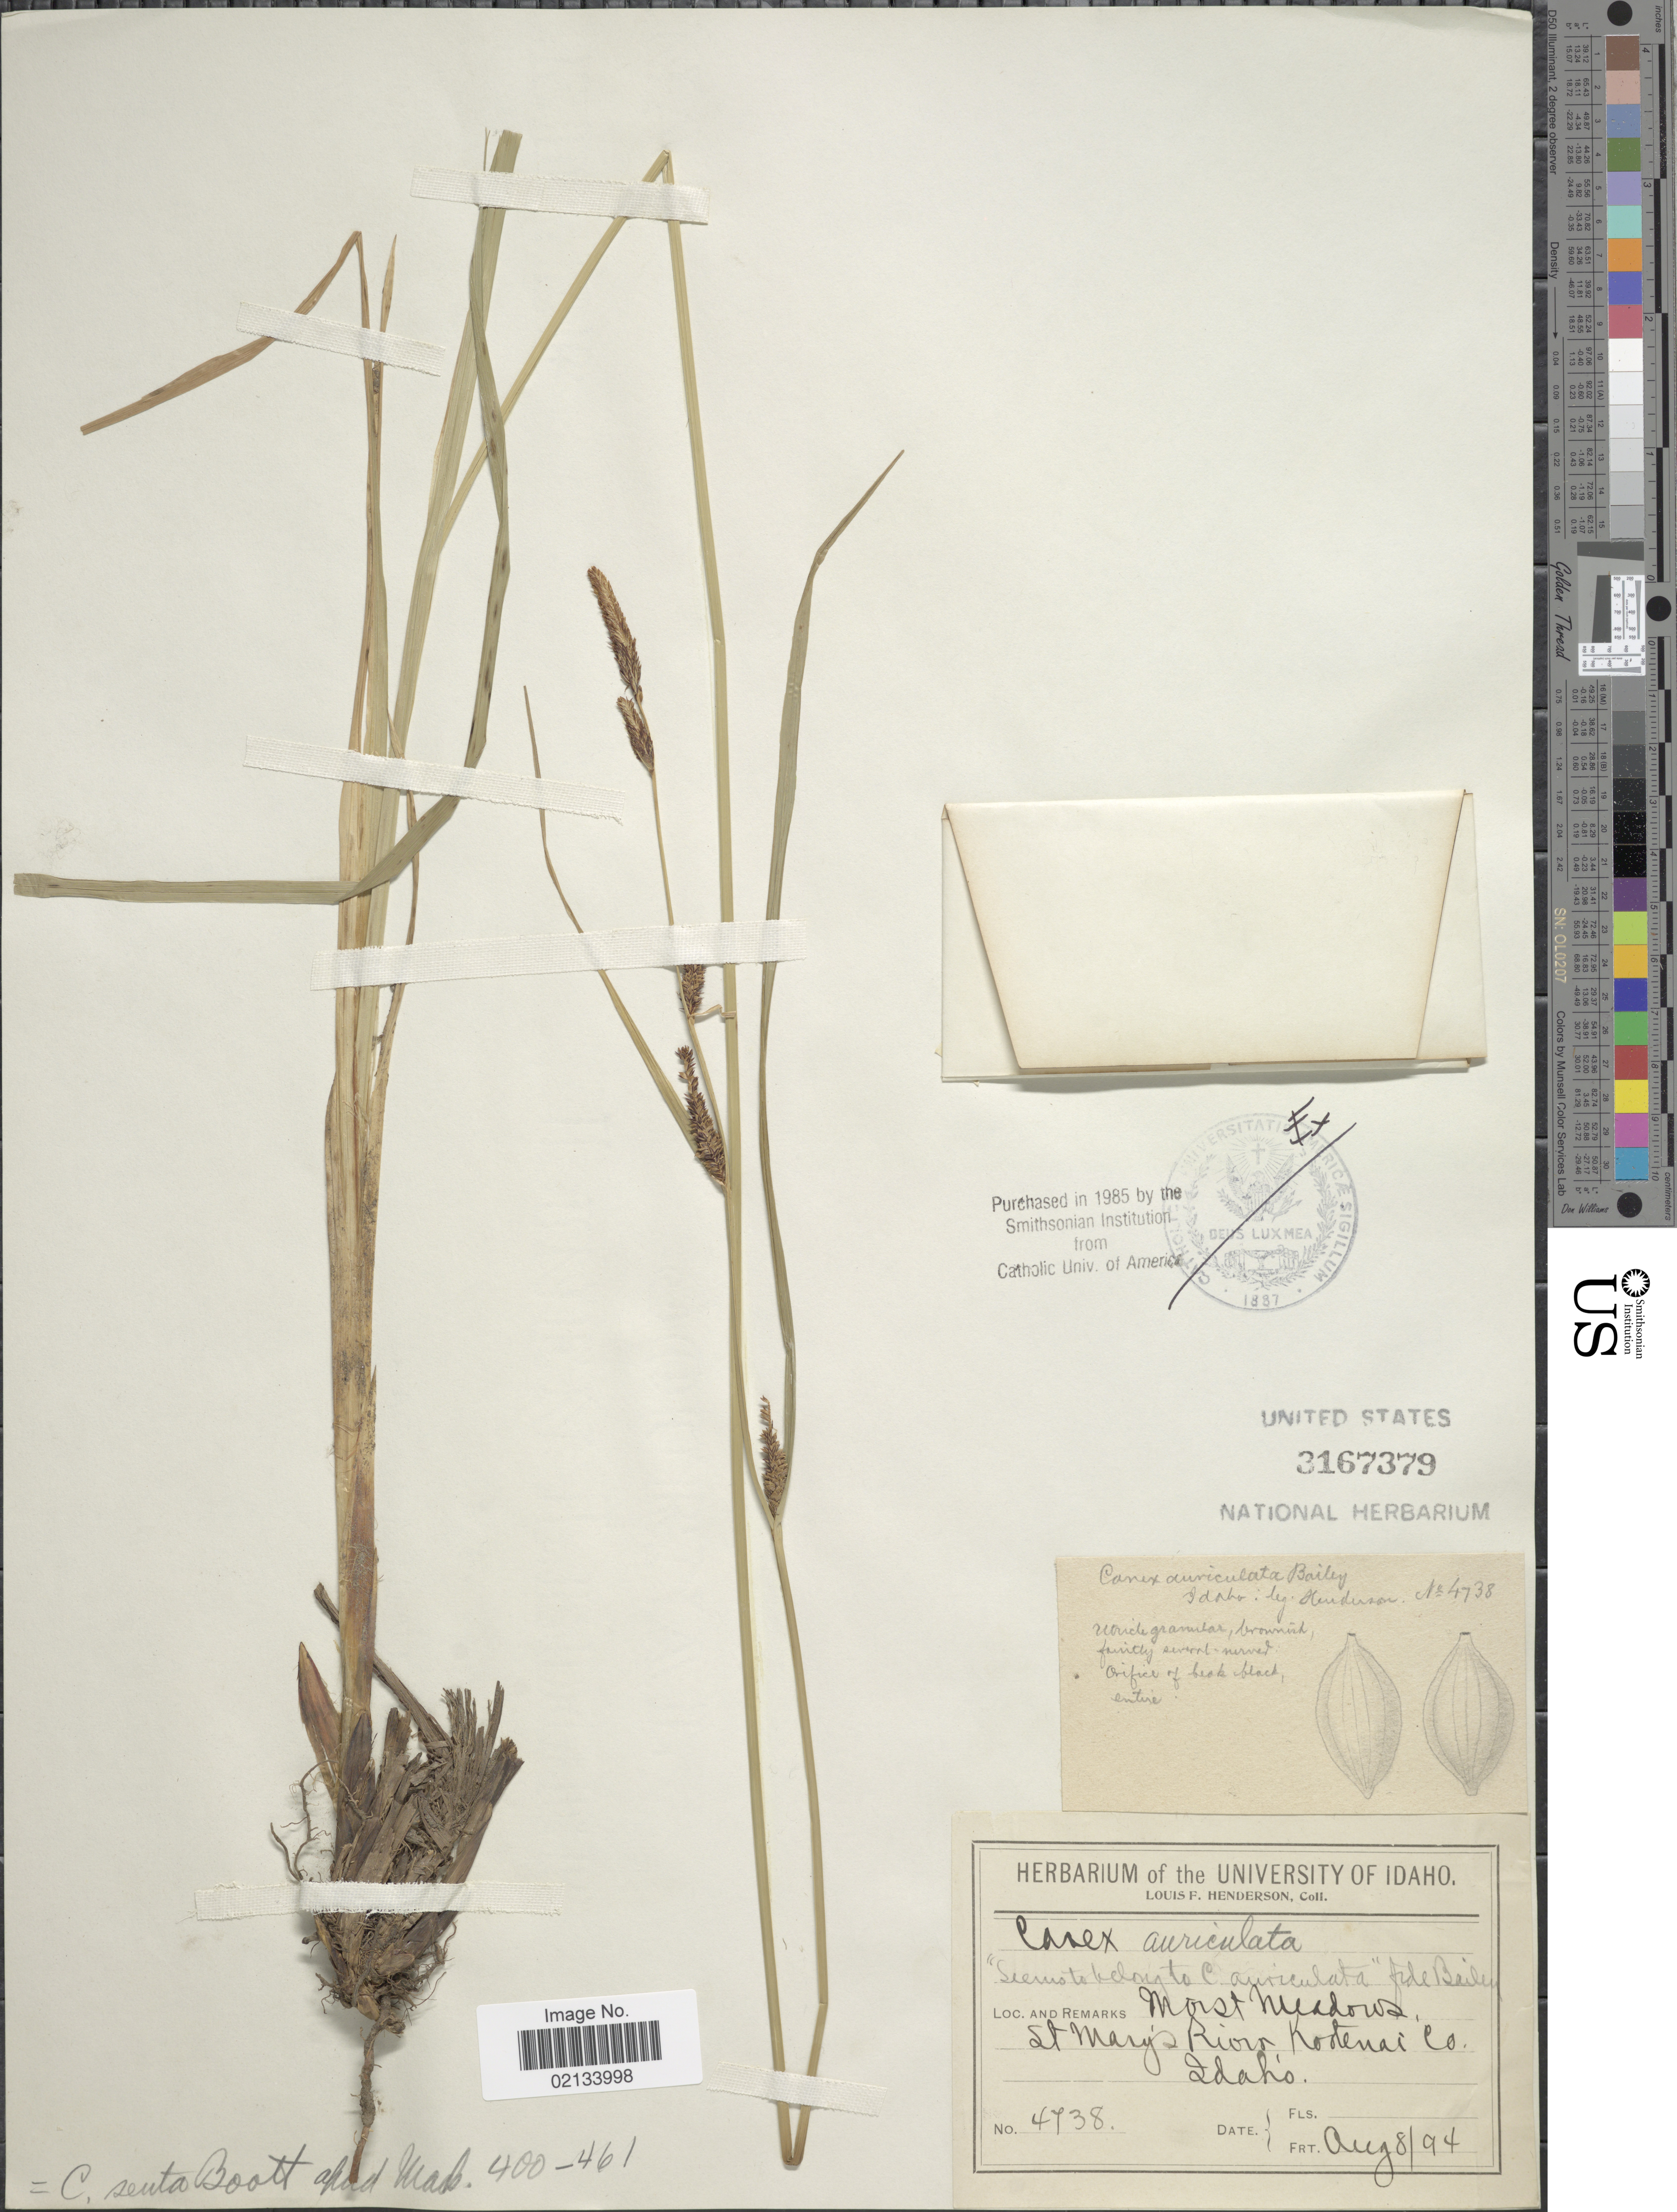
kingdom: Plantae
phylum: Tracheophyta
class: Liliopsida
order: Poales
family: Cyperaceae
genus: Carex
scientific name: Carex senta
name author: Boott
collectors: L. Henderson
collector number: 4738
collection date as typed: Transcribed d/m/y: 8/8/94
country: United States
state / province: Idaho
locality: Moist meadows, St. Mary's River, Kootenai Co.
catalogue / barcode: US 3167379